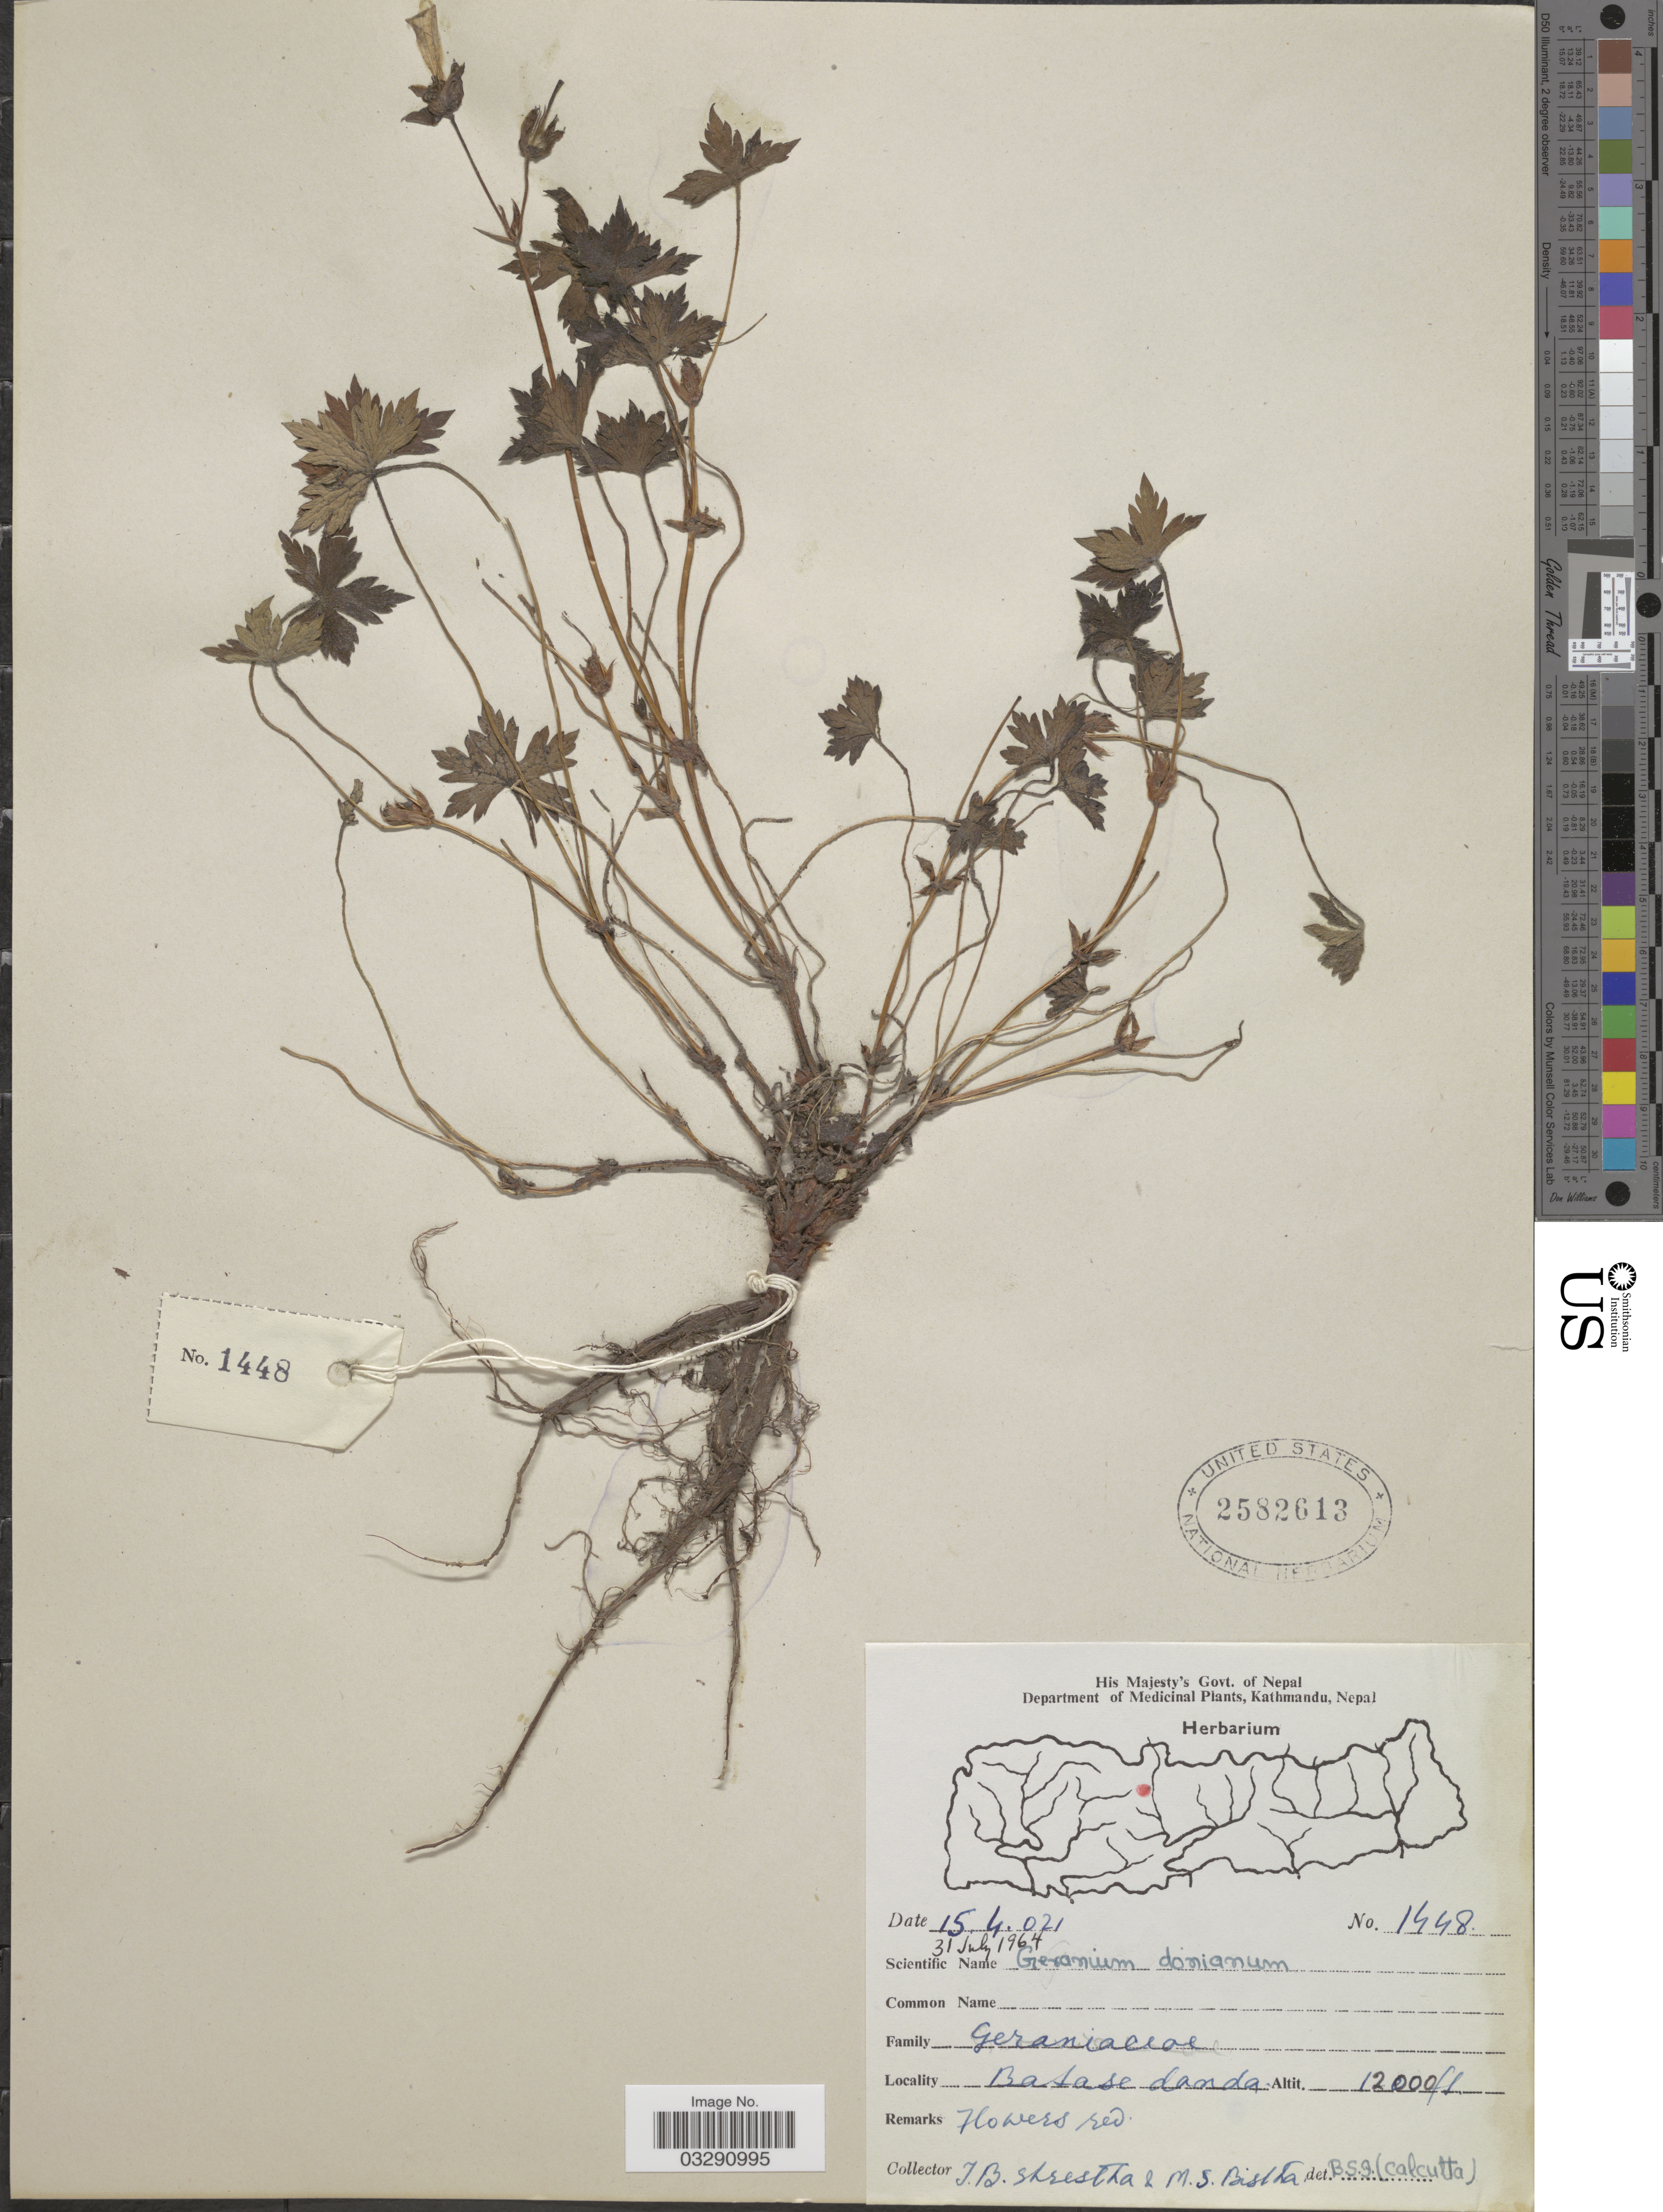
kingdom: Plantae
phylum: Tracheophyta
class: Magnoliopsida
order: Geraniales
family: Geraniaceae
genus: Geranium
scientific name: Geranium donianum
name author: Sweet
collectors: T. B. Shrestha & M. Bistha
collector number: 1448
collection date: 1964-07-31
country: Nepal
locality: Batase danda.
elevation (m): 3658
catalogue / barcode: US 2582613